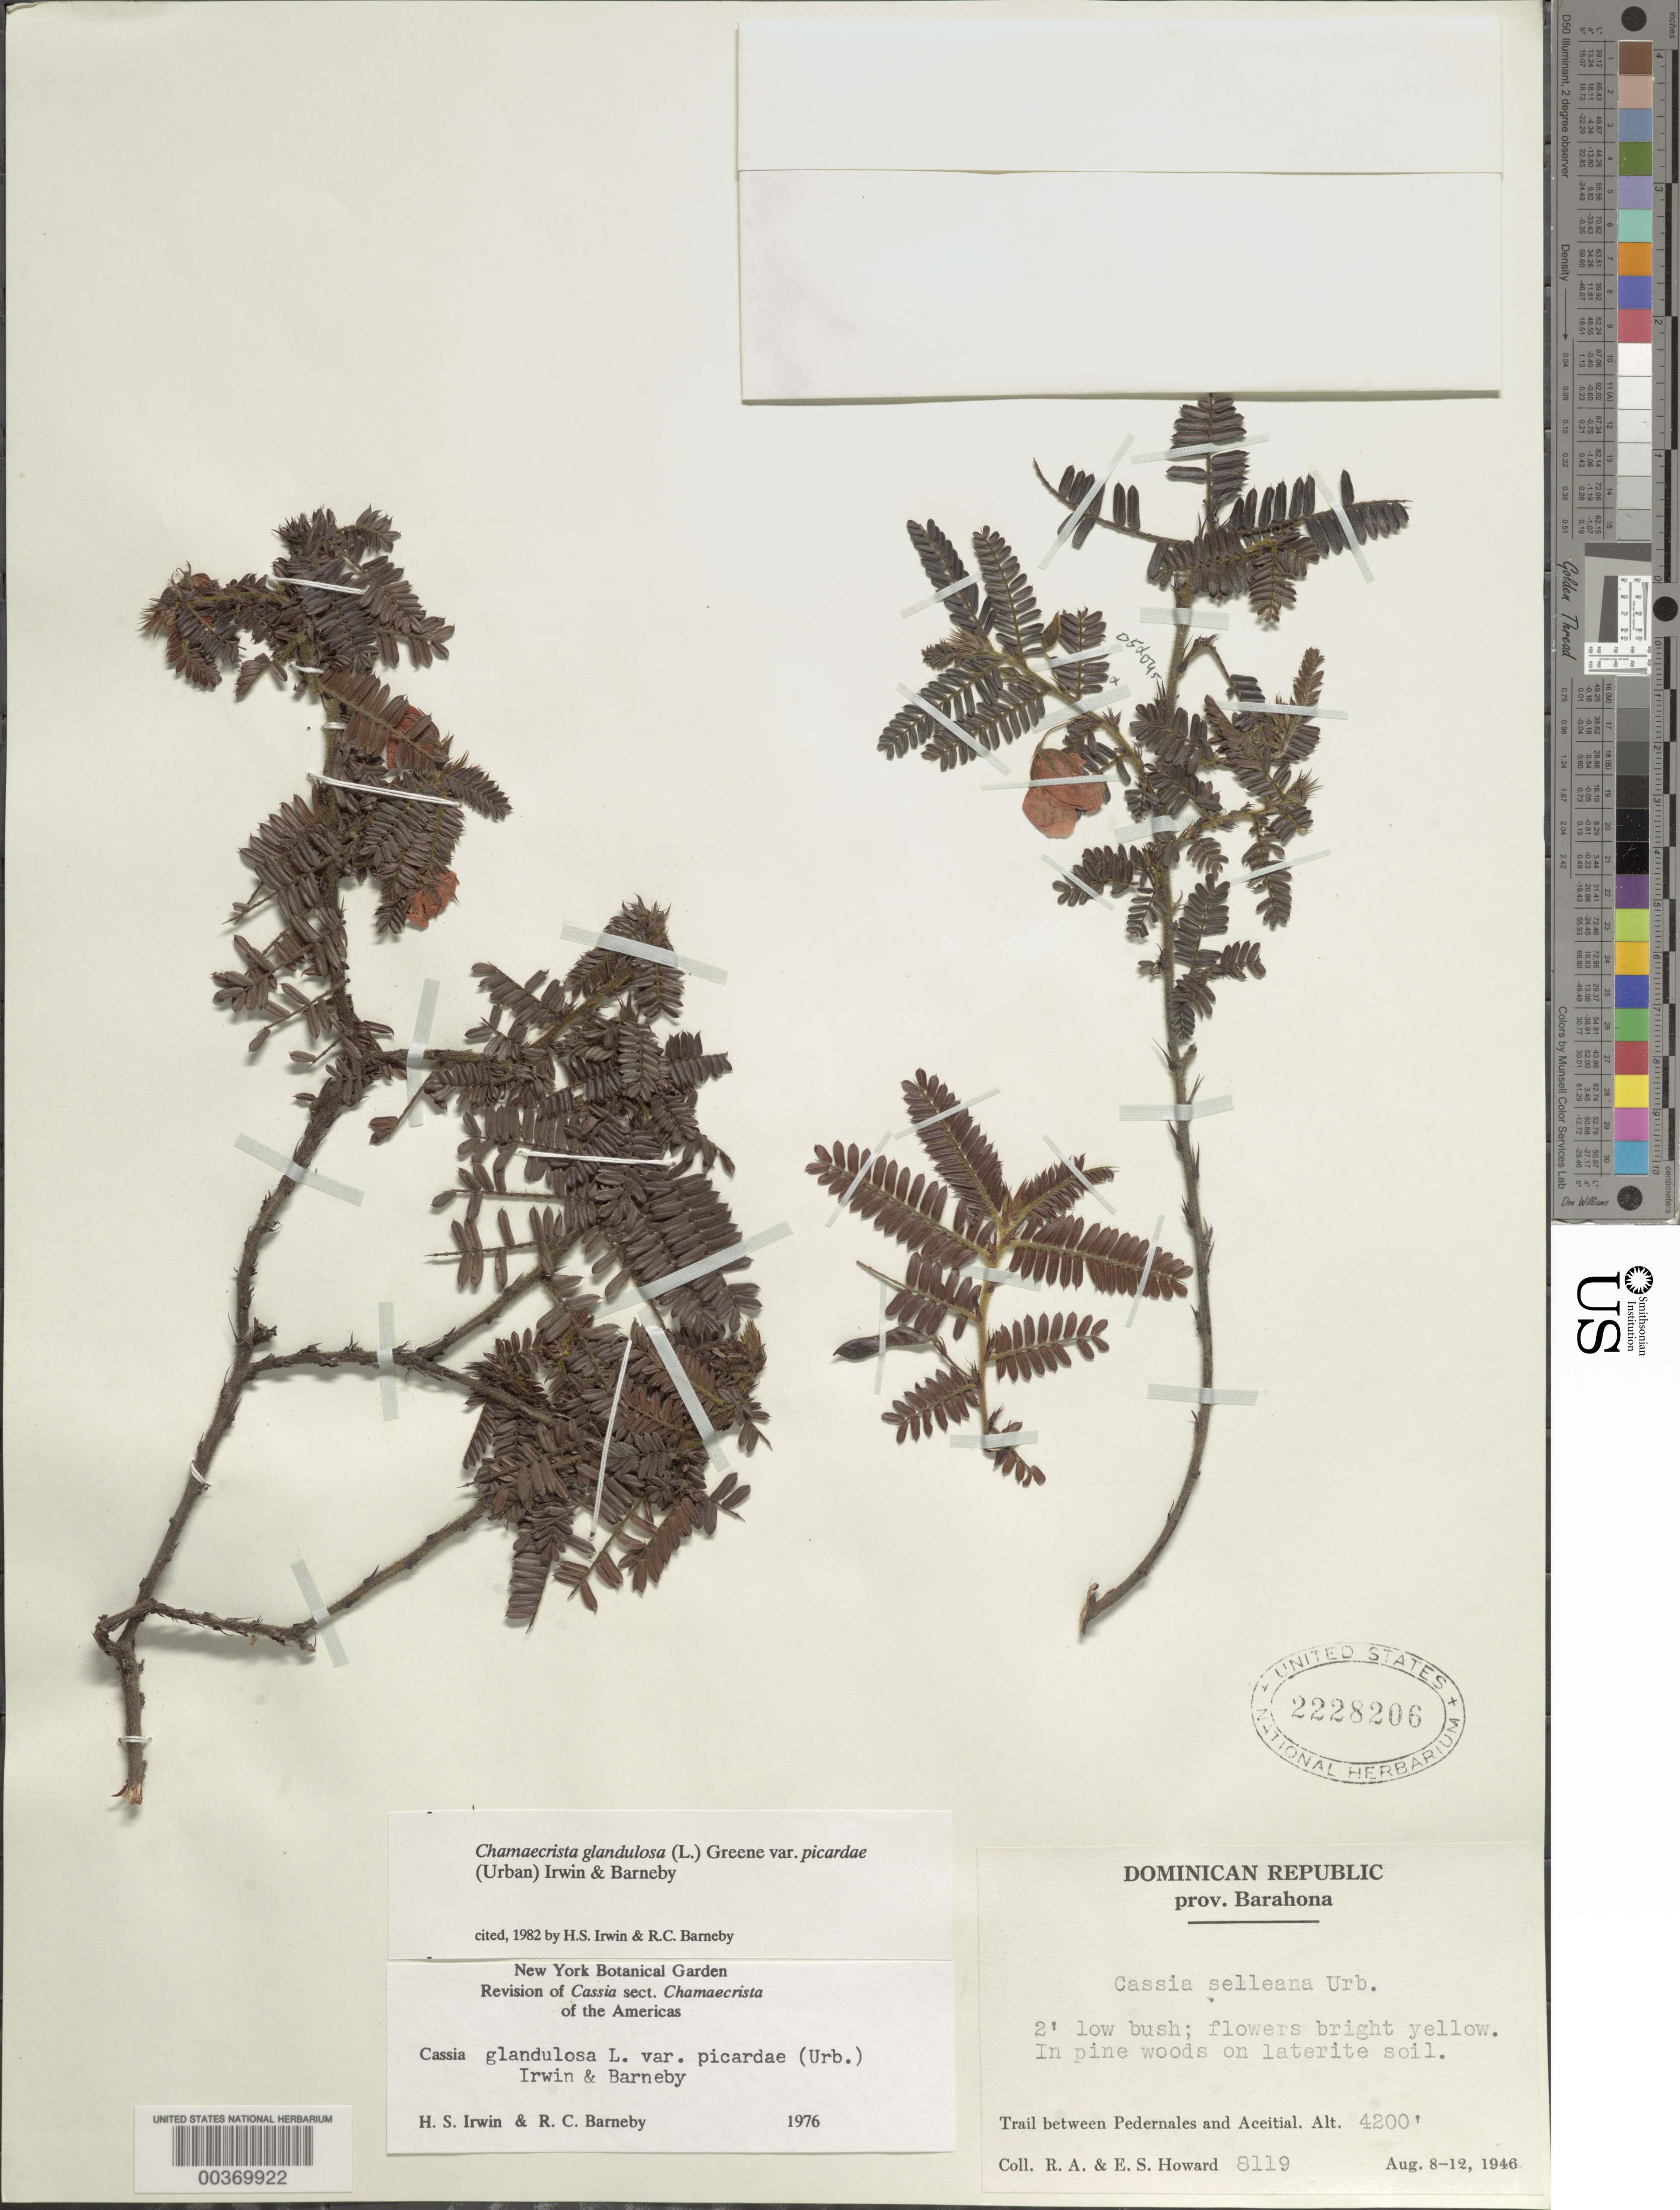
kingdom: Plantae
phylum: Tracheophyta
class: Magnoliopsida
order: Fabales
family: Fabaceae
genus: Chamaecrista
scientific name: Chamaecrista glandulosa var. picardae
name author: (Urb.) H.S. Irwin & Barneby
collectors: R. A. Howard & E. S. Howard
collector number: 8119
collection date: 1946-08-08/1946-08-12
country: Dominican Republic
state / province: Barahona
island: Hispaniola Island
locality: Trail between Pedernales and Aceitial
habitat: Pine woodlands on laterite soil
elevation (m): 1280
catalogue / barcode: US 2228206